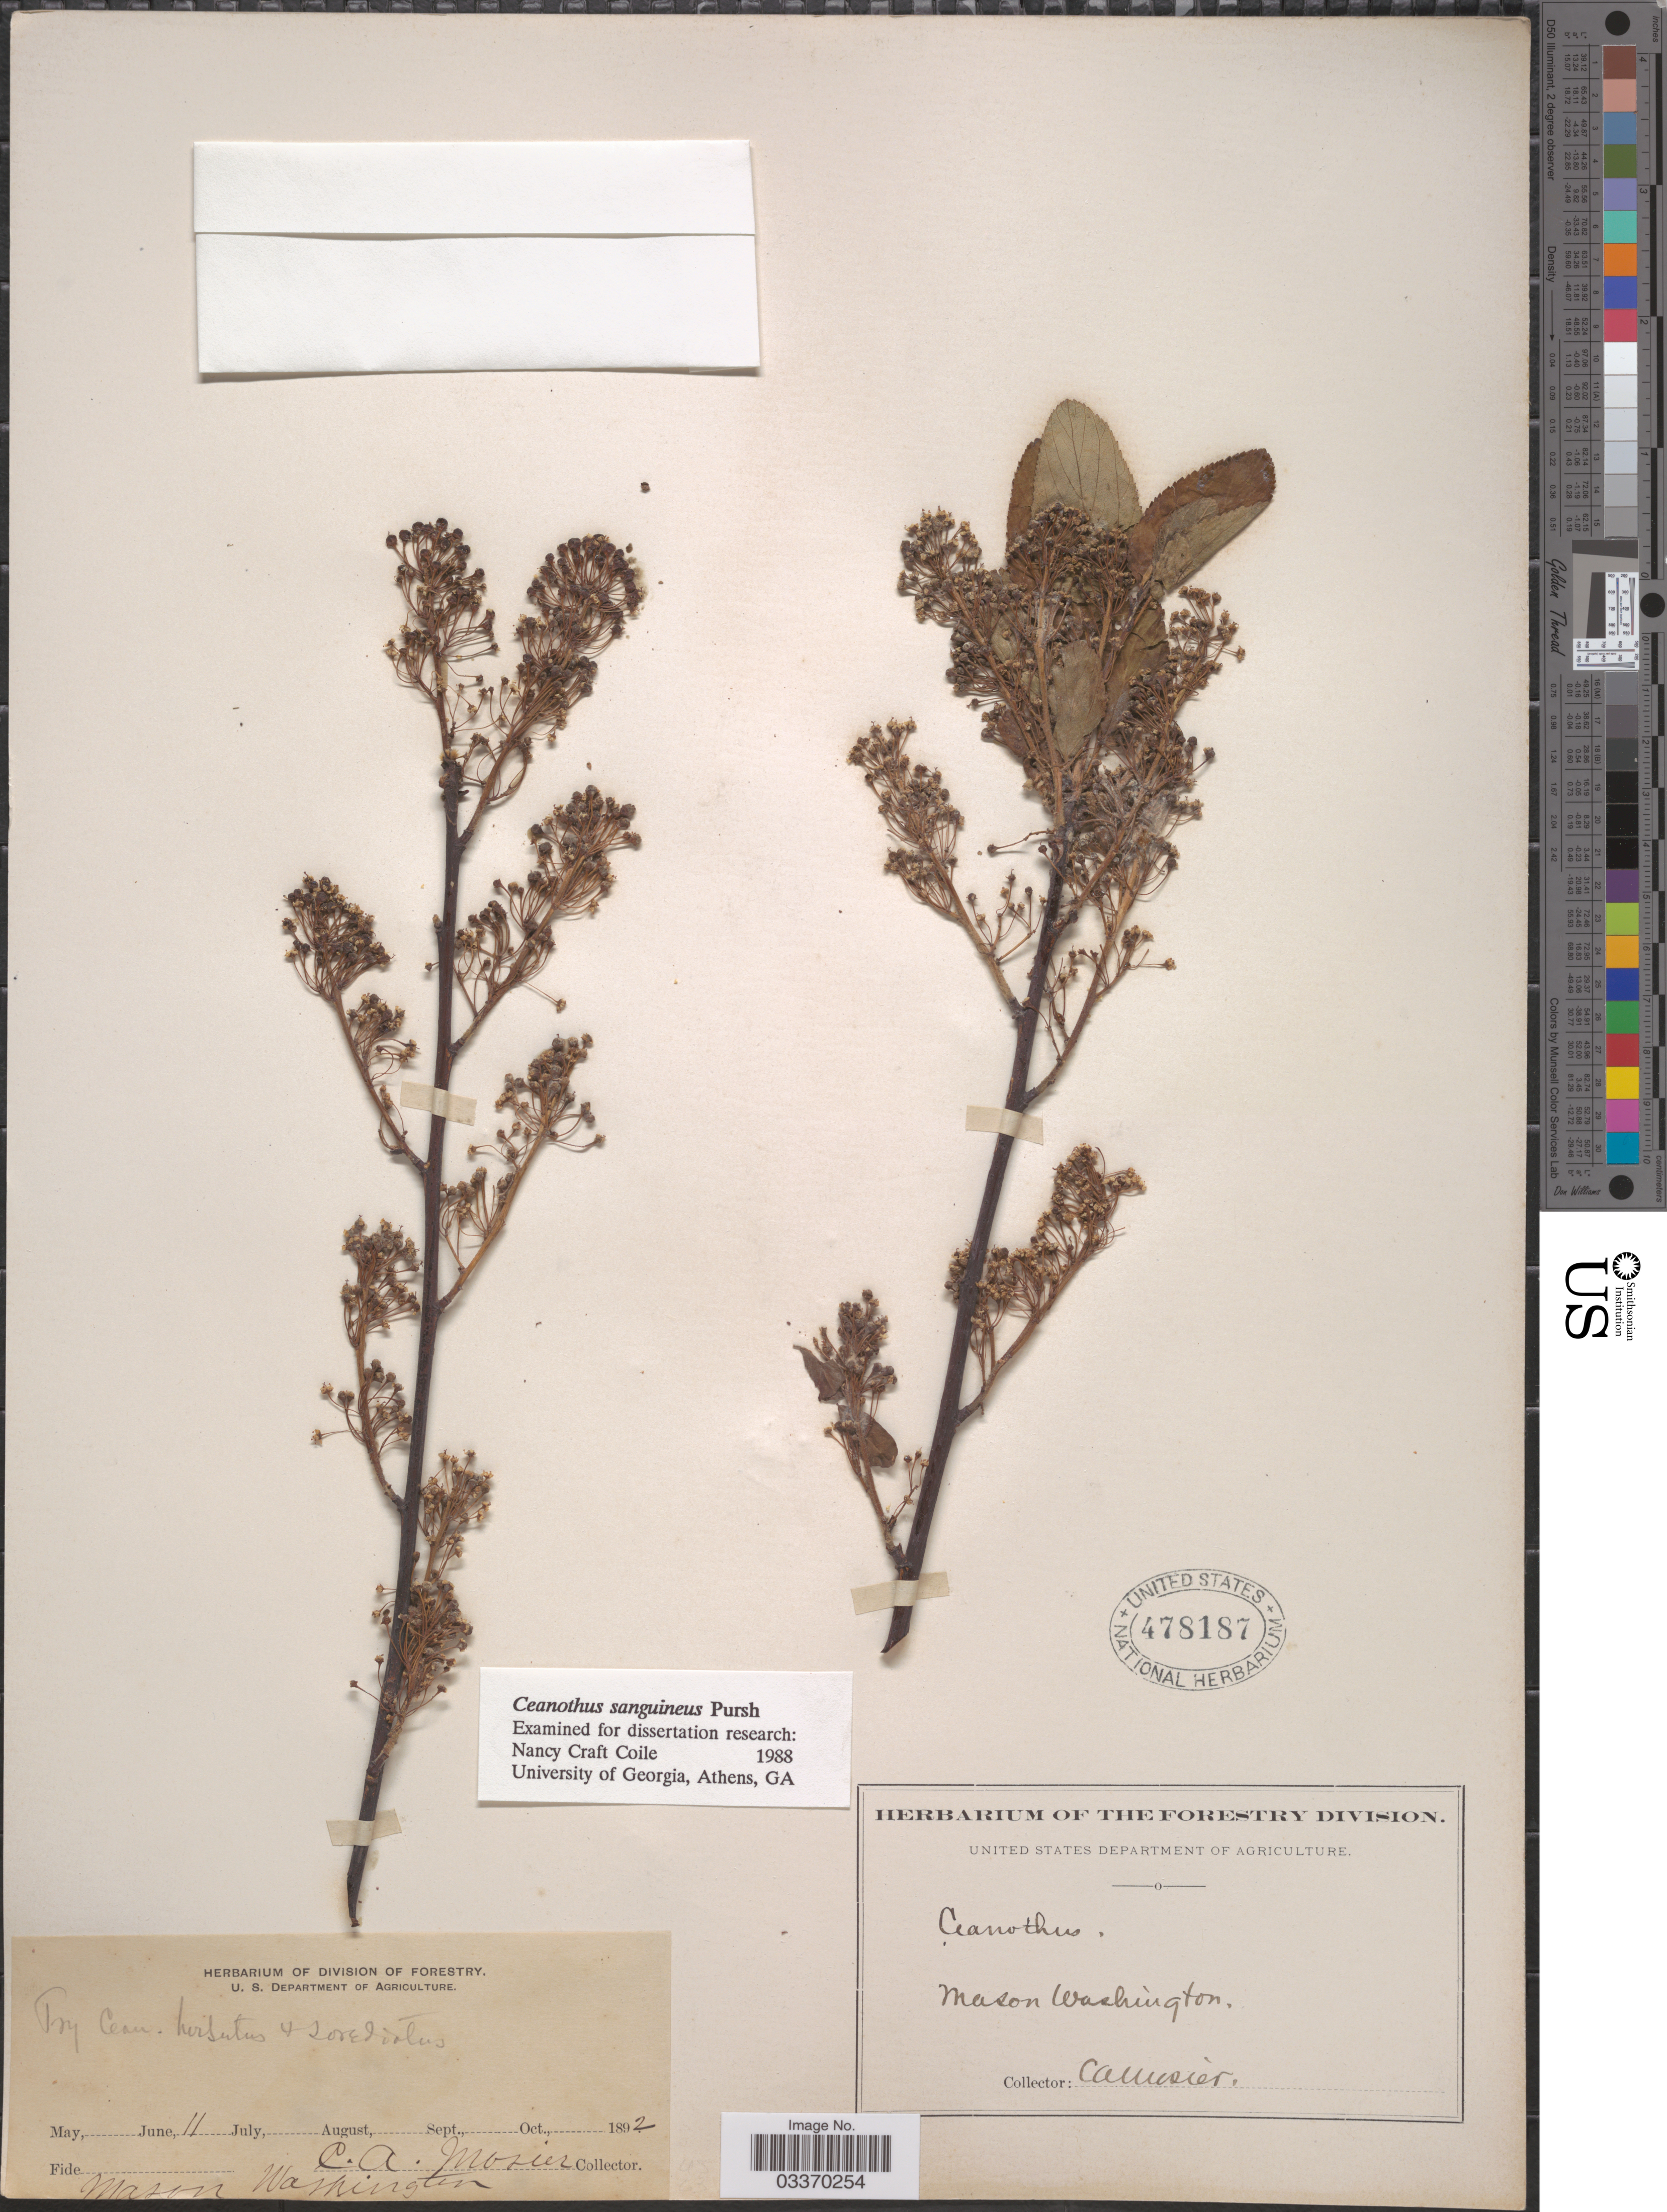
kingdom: Plantae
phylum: Tracheophyta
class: Magnoliopsida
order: Rosales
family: Rhamnaceae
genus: Ceanothus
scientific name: Ceanothus sanguineus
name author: Pursh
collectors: C. A. Mosier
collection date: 1892-06-11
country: United States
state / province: Washington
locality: Mason.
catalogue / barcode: US 478187